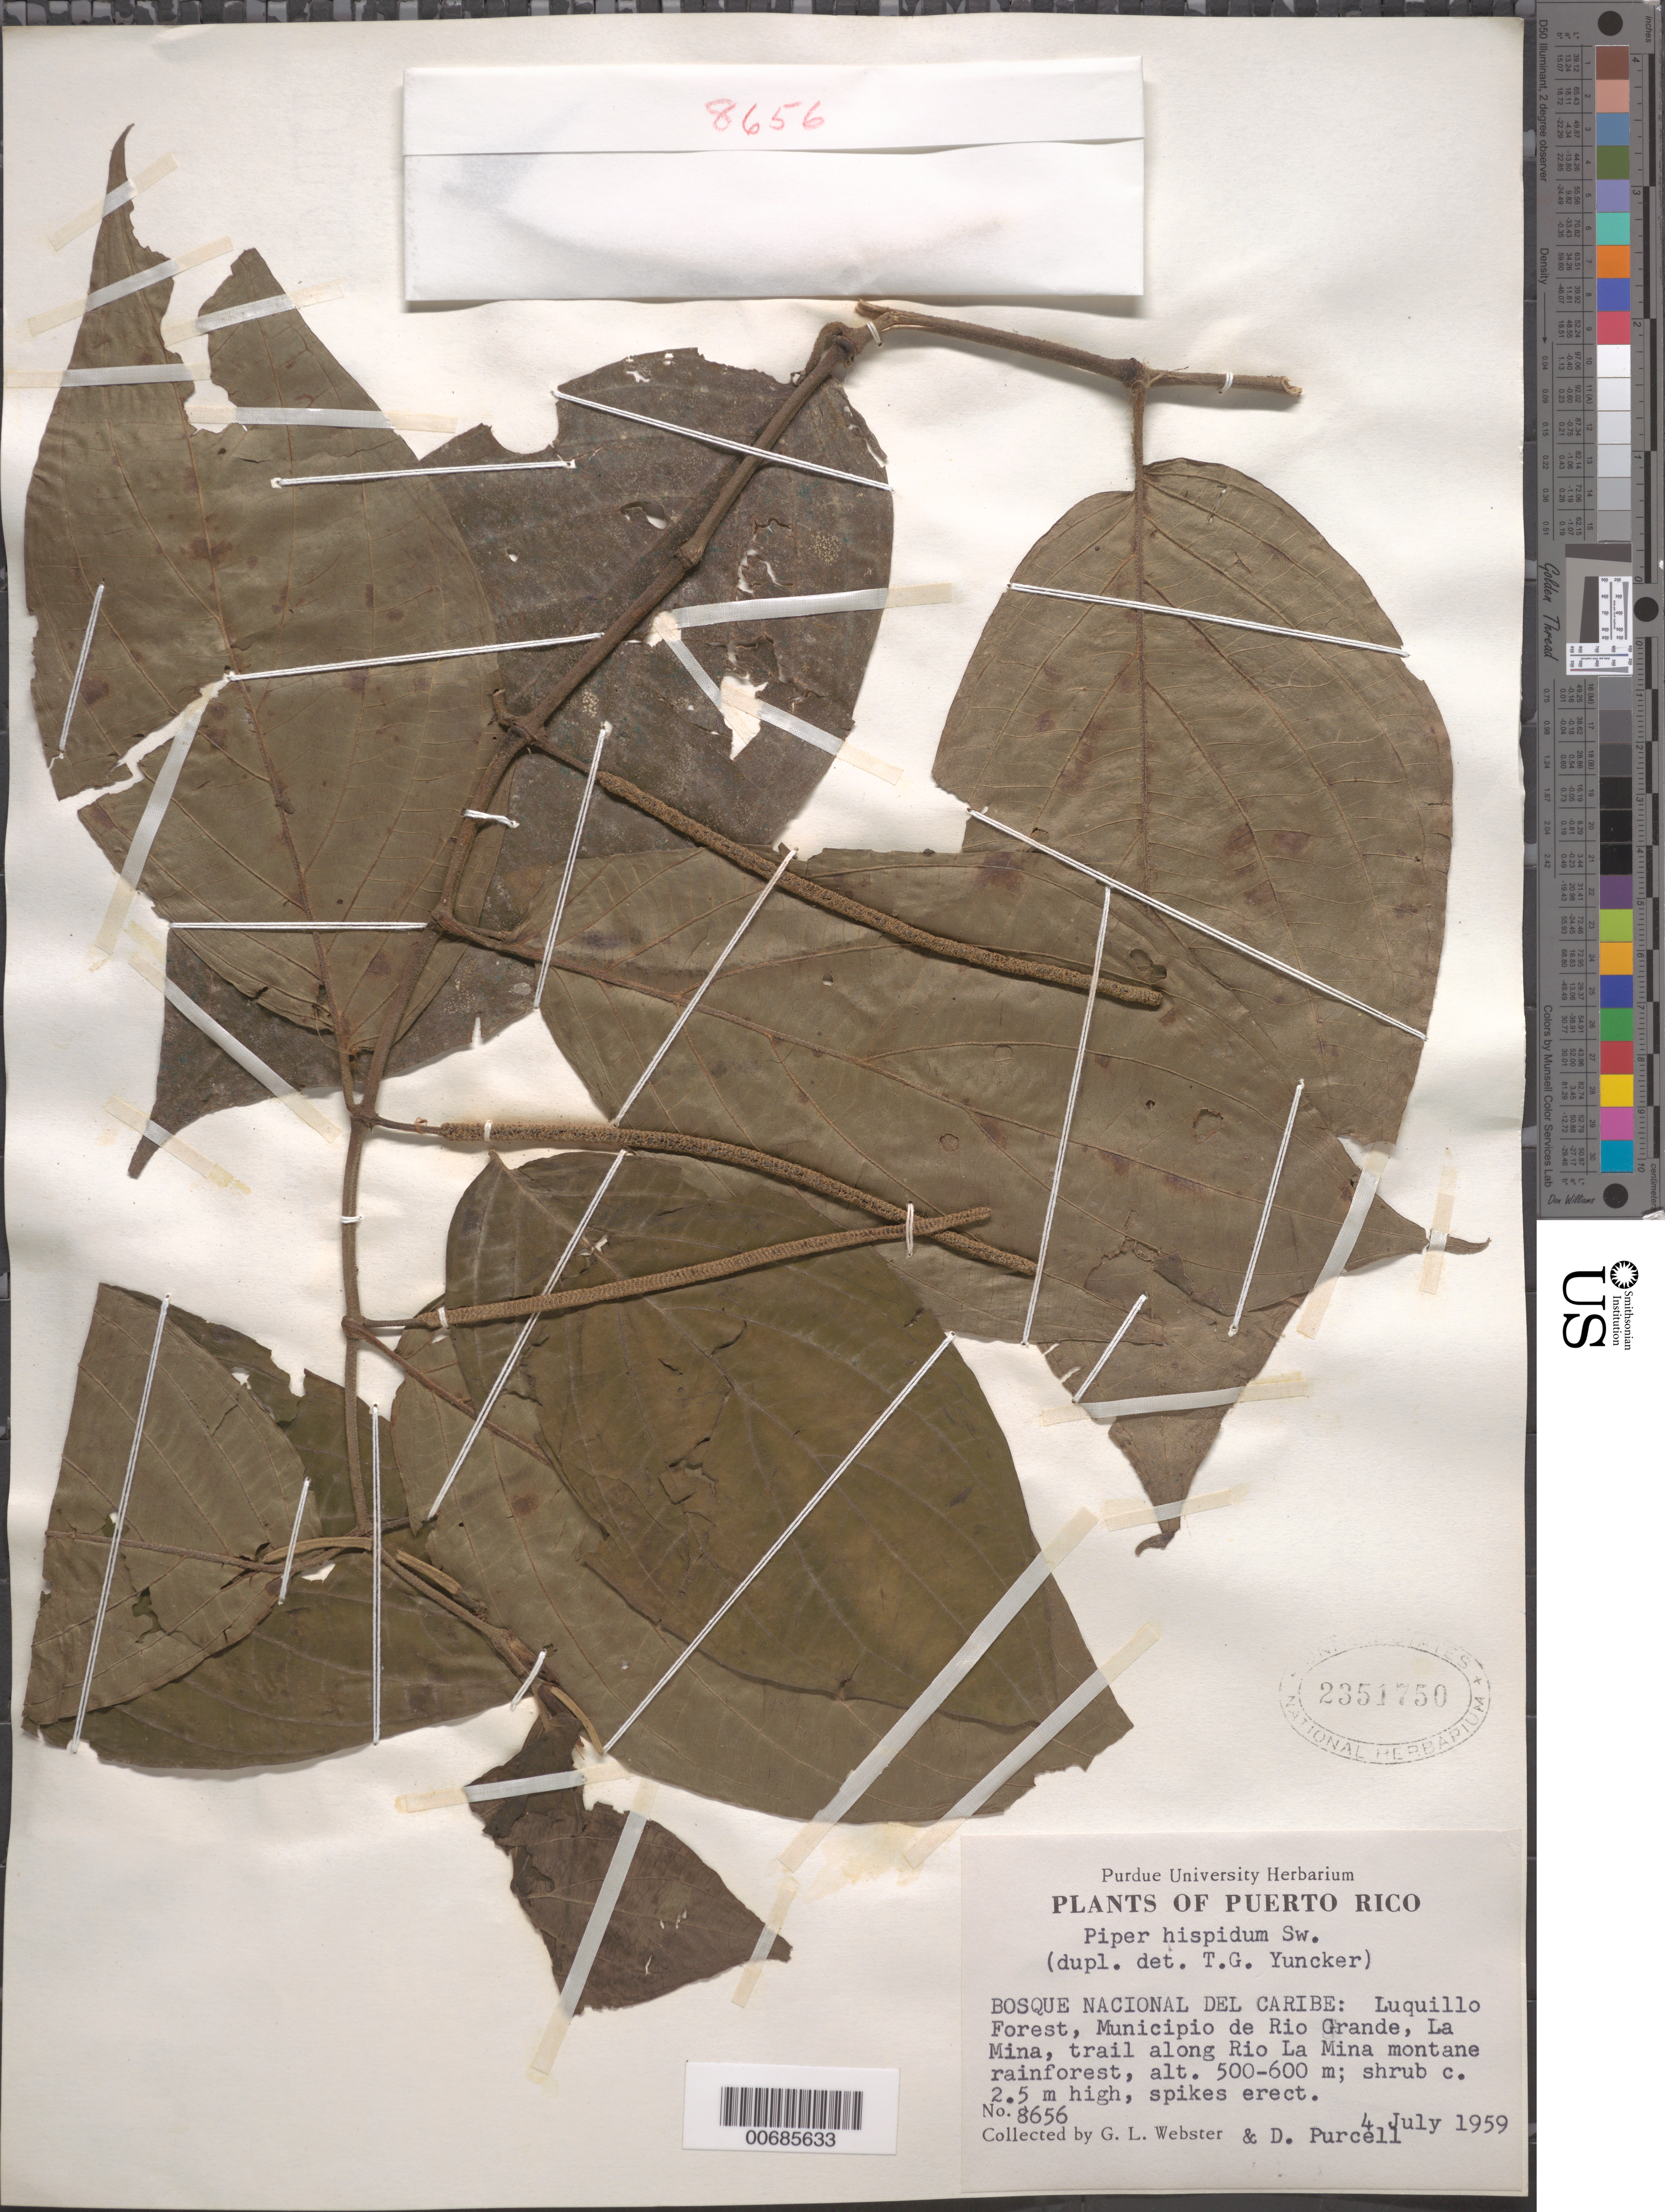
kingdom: Plantae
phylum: Tracheophyta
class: Magnoliopsida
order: Piperales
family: Piperaceae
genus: Piper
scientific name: Piper hispidum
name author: Sw.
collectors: G. L. Webster & D. Purcell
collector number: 8656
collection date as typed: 04 Jul 1959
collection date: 1959-07-04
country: Puerto Rico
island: Greater Antilles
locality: Bosque Nacional Del Caribe: Luquillo Forest, La Mina, trail along Rio la Mina montane rainforest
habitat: Rio La Mina montane rainforest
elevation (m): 500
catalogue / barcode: US 2351750